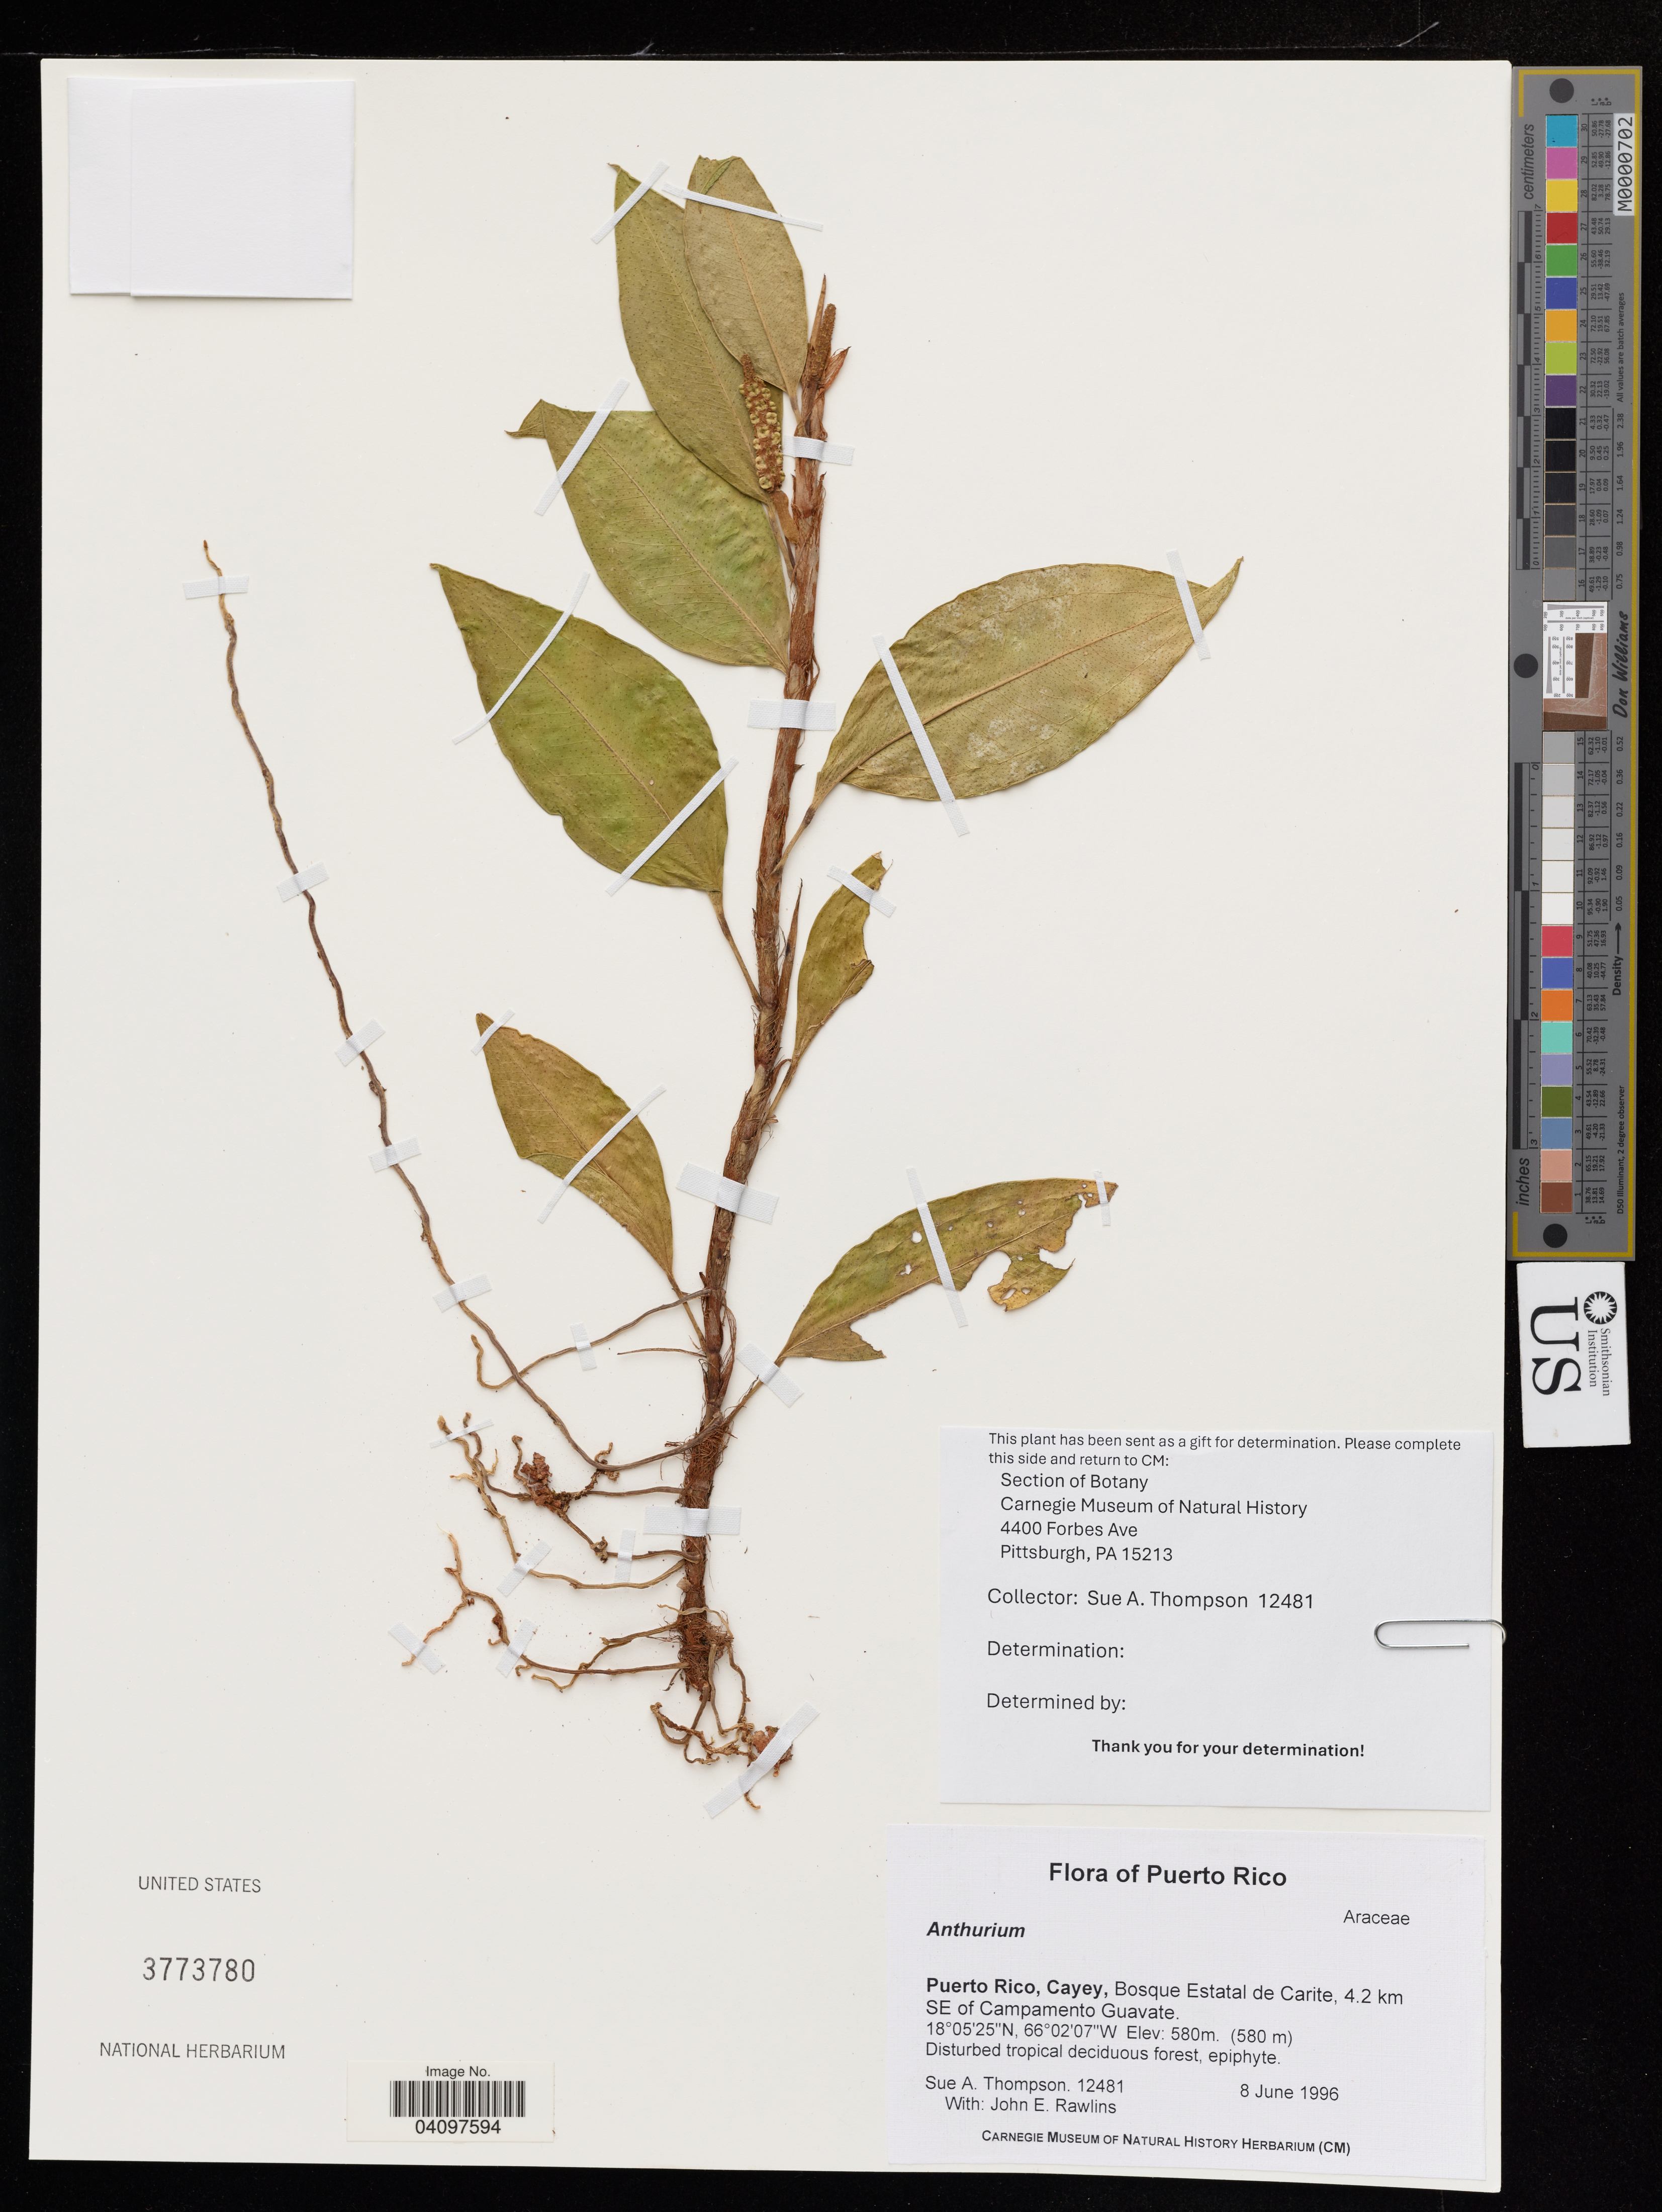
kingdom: Plantae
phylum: Tracheophyta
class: Liliopsida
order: Alismatales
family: Araceae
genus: Anthurium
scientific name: Anthurium sp.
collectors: S. A. Thompson & J. Rawlins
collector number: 12481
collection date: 1996-06-08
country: Puerto Rico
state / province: Çayey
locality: Bosque Estatal de Carite, 4.2 km SE of Campamento Guavate.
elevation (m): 580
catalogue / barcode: US 3773780